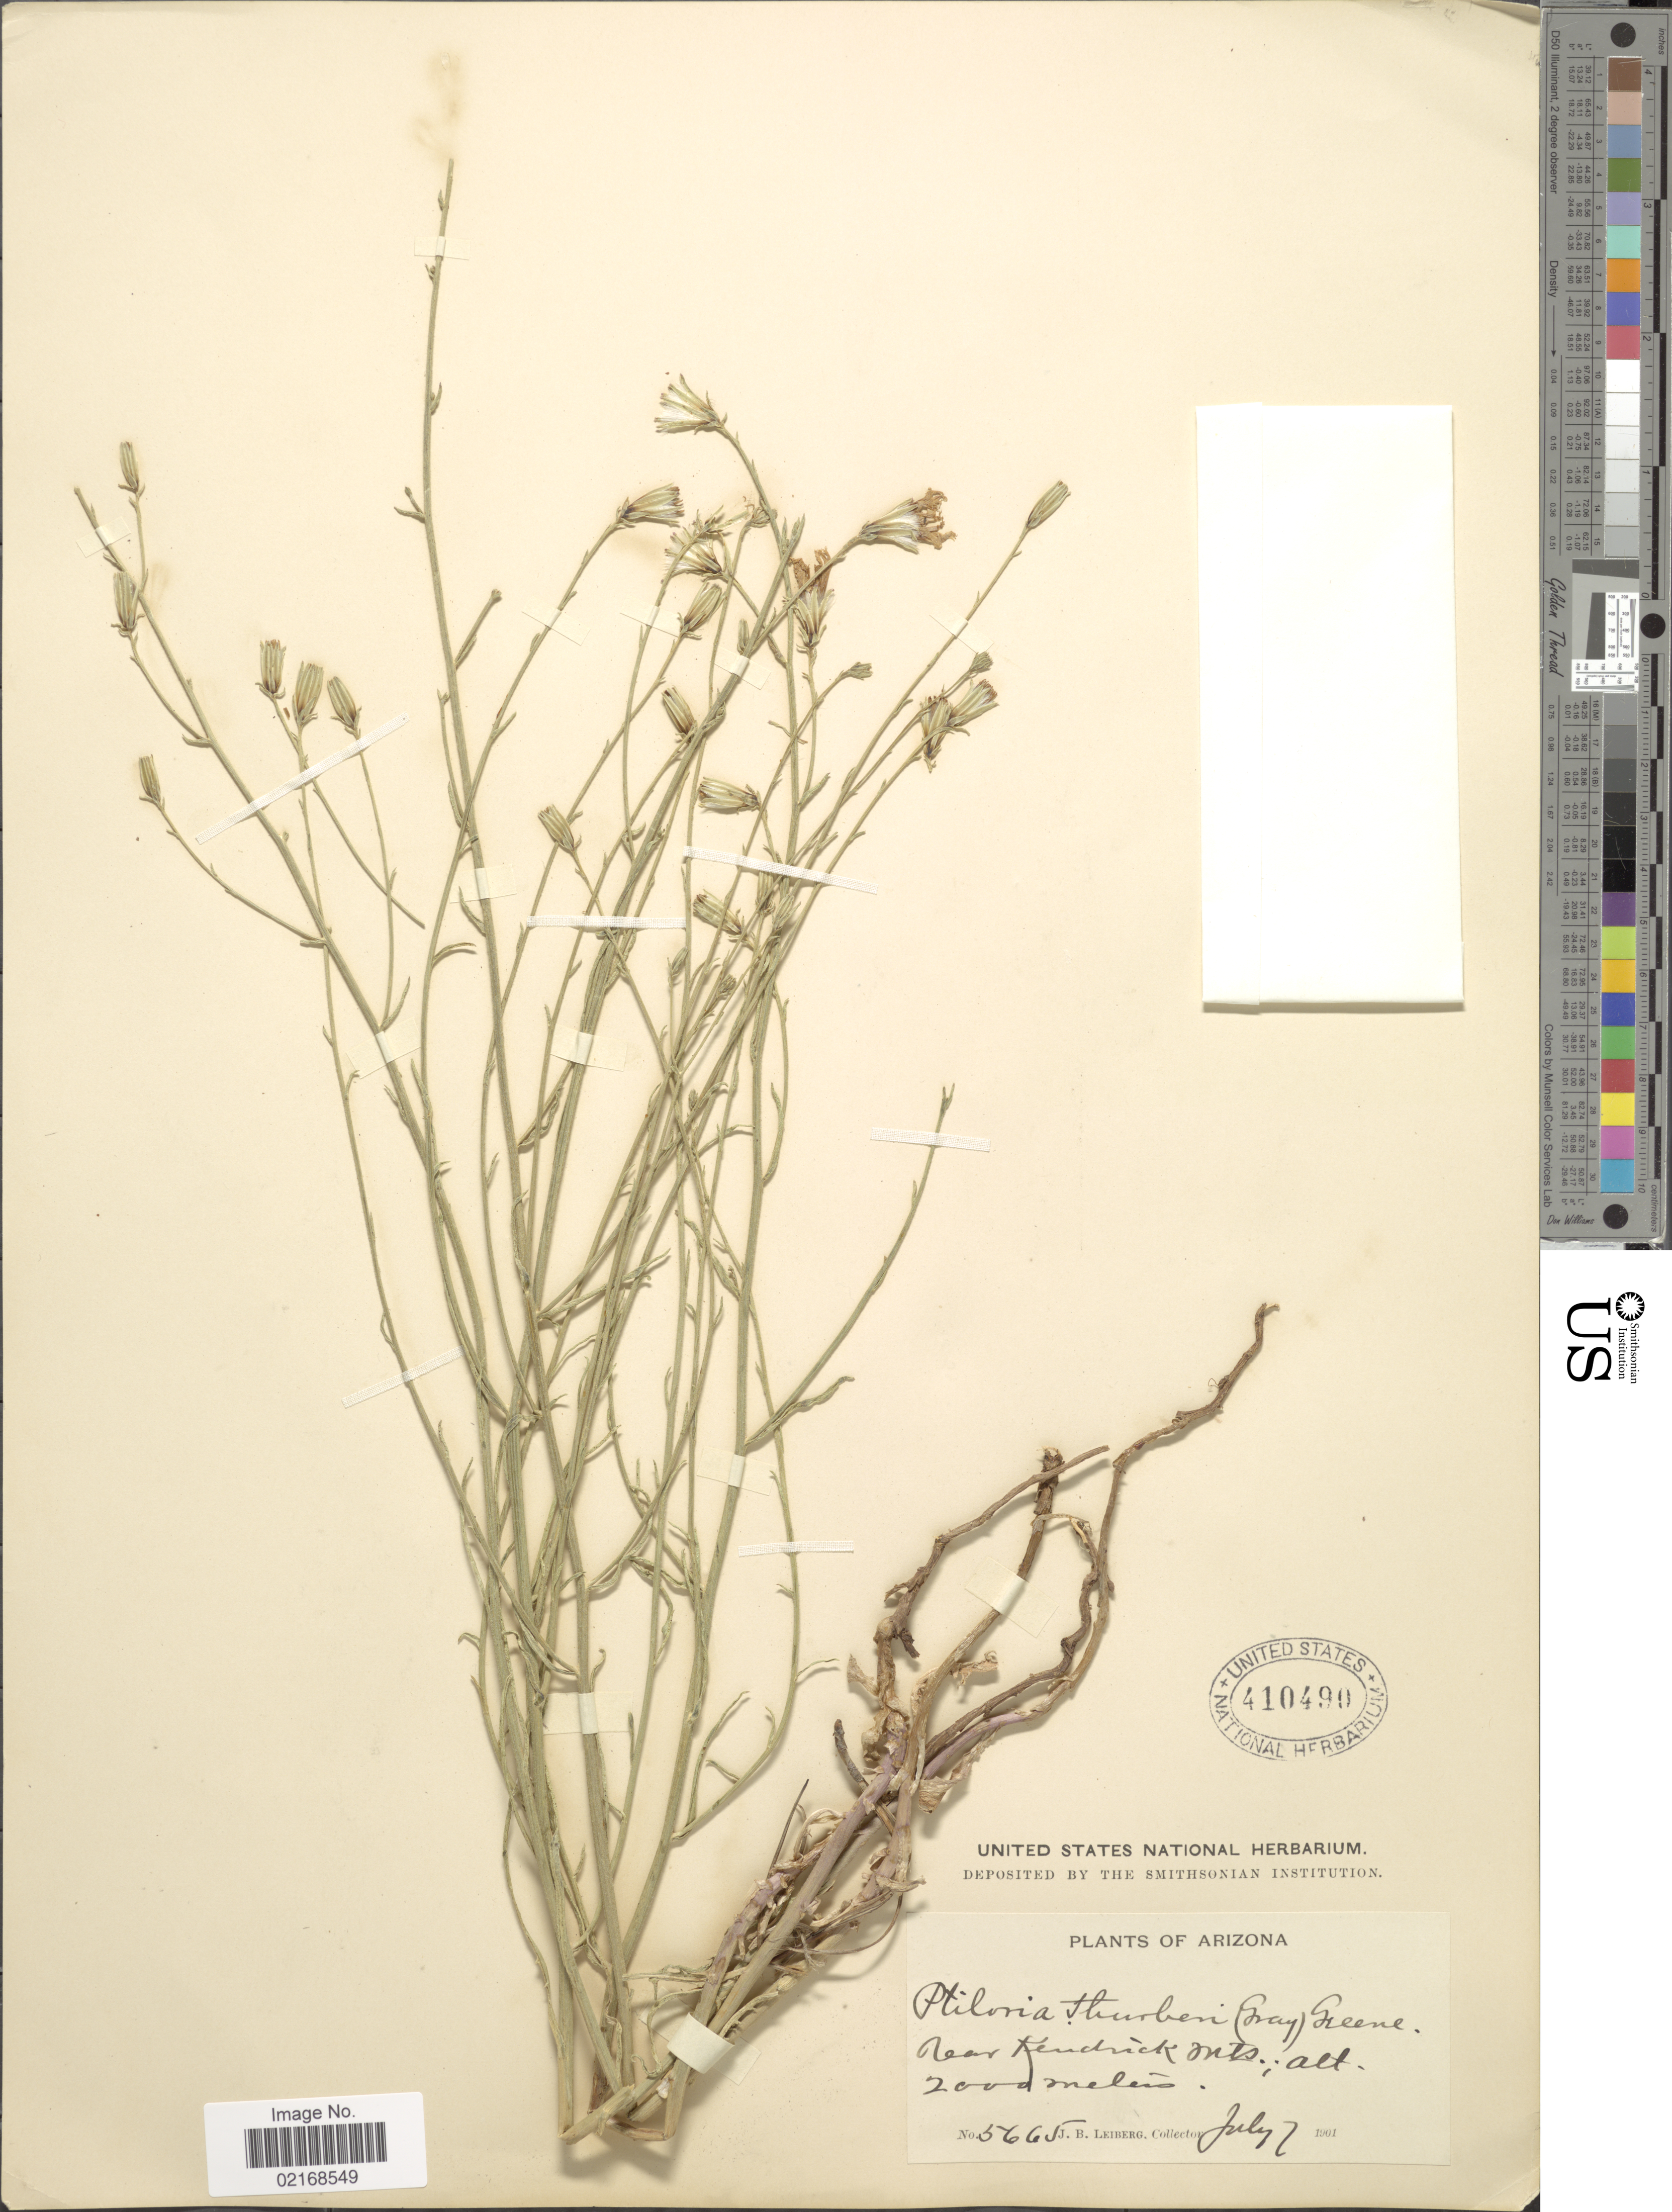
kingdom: Plantae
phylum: Tracheophyta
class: Magnoliopsida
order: Asterales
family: Asteraceae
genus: Stephanomeria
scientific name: Stephanomeria thurberi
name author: A. Gray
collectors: J. B. Leiberg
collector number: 5665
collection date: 1901-07-07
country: United States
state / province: Arizona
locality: Near Kendrick Mts.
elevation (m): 2000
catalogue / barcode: US 410490